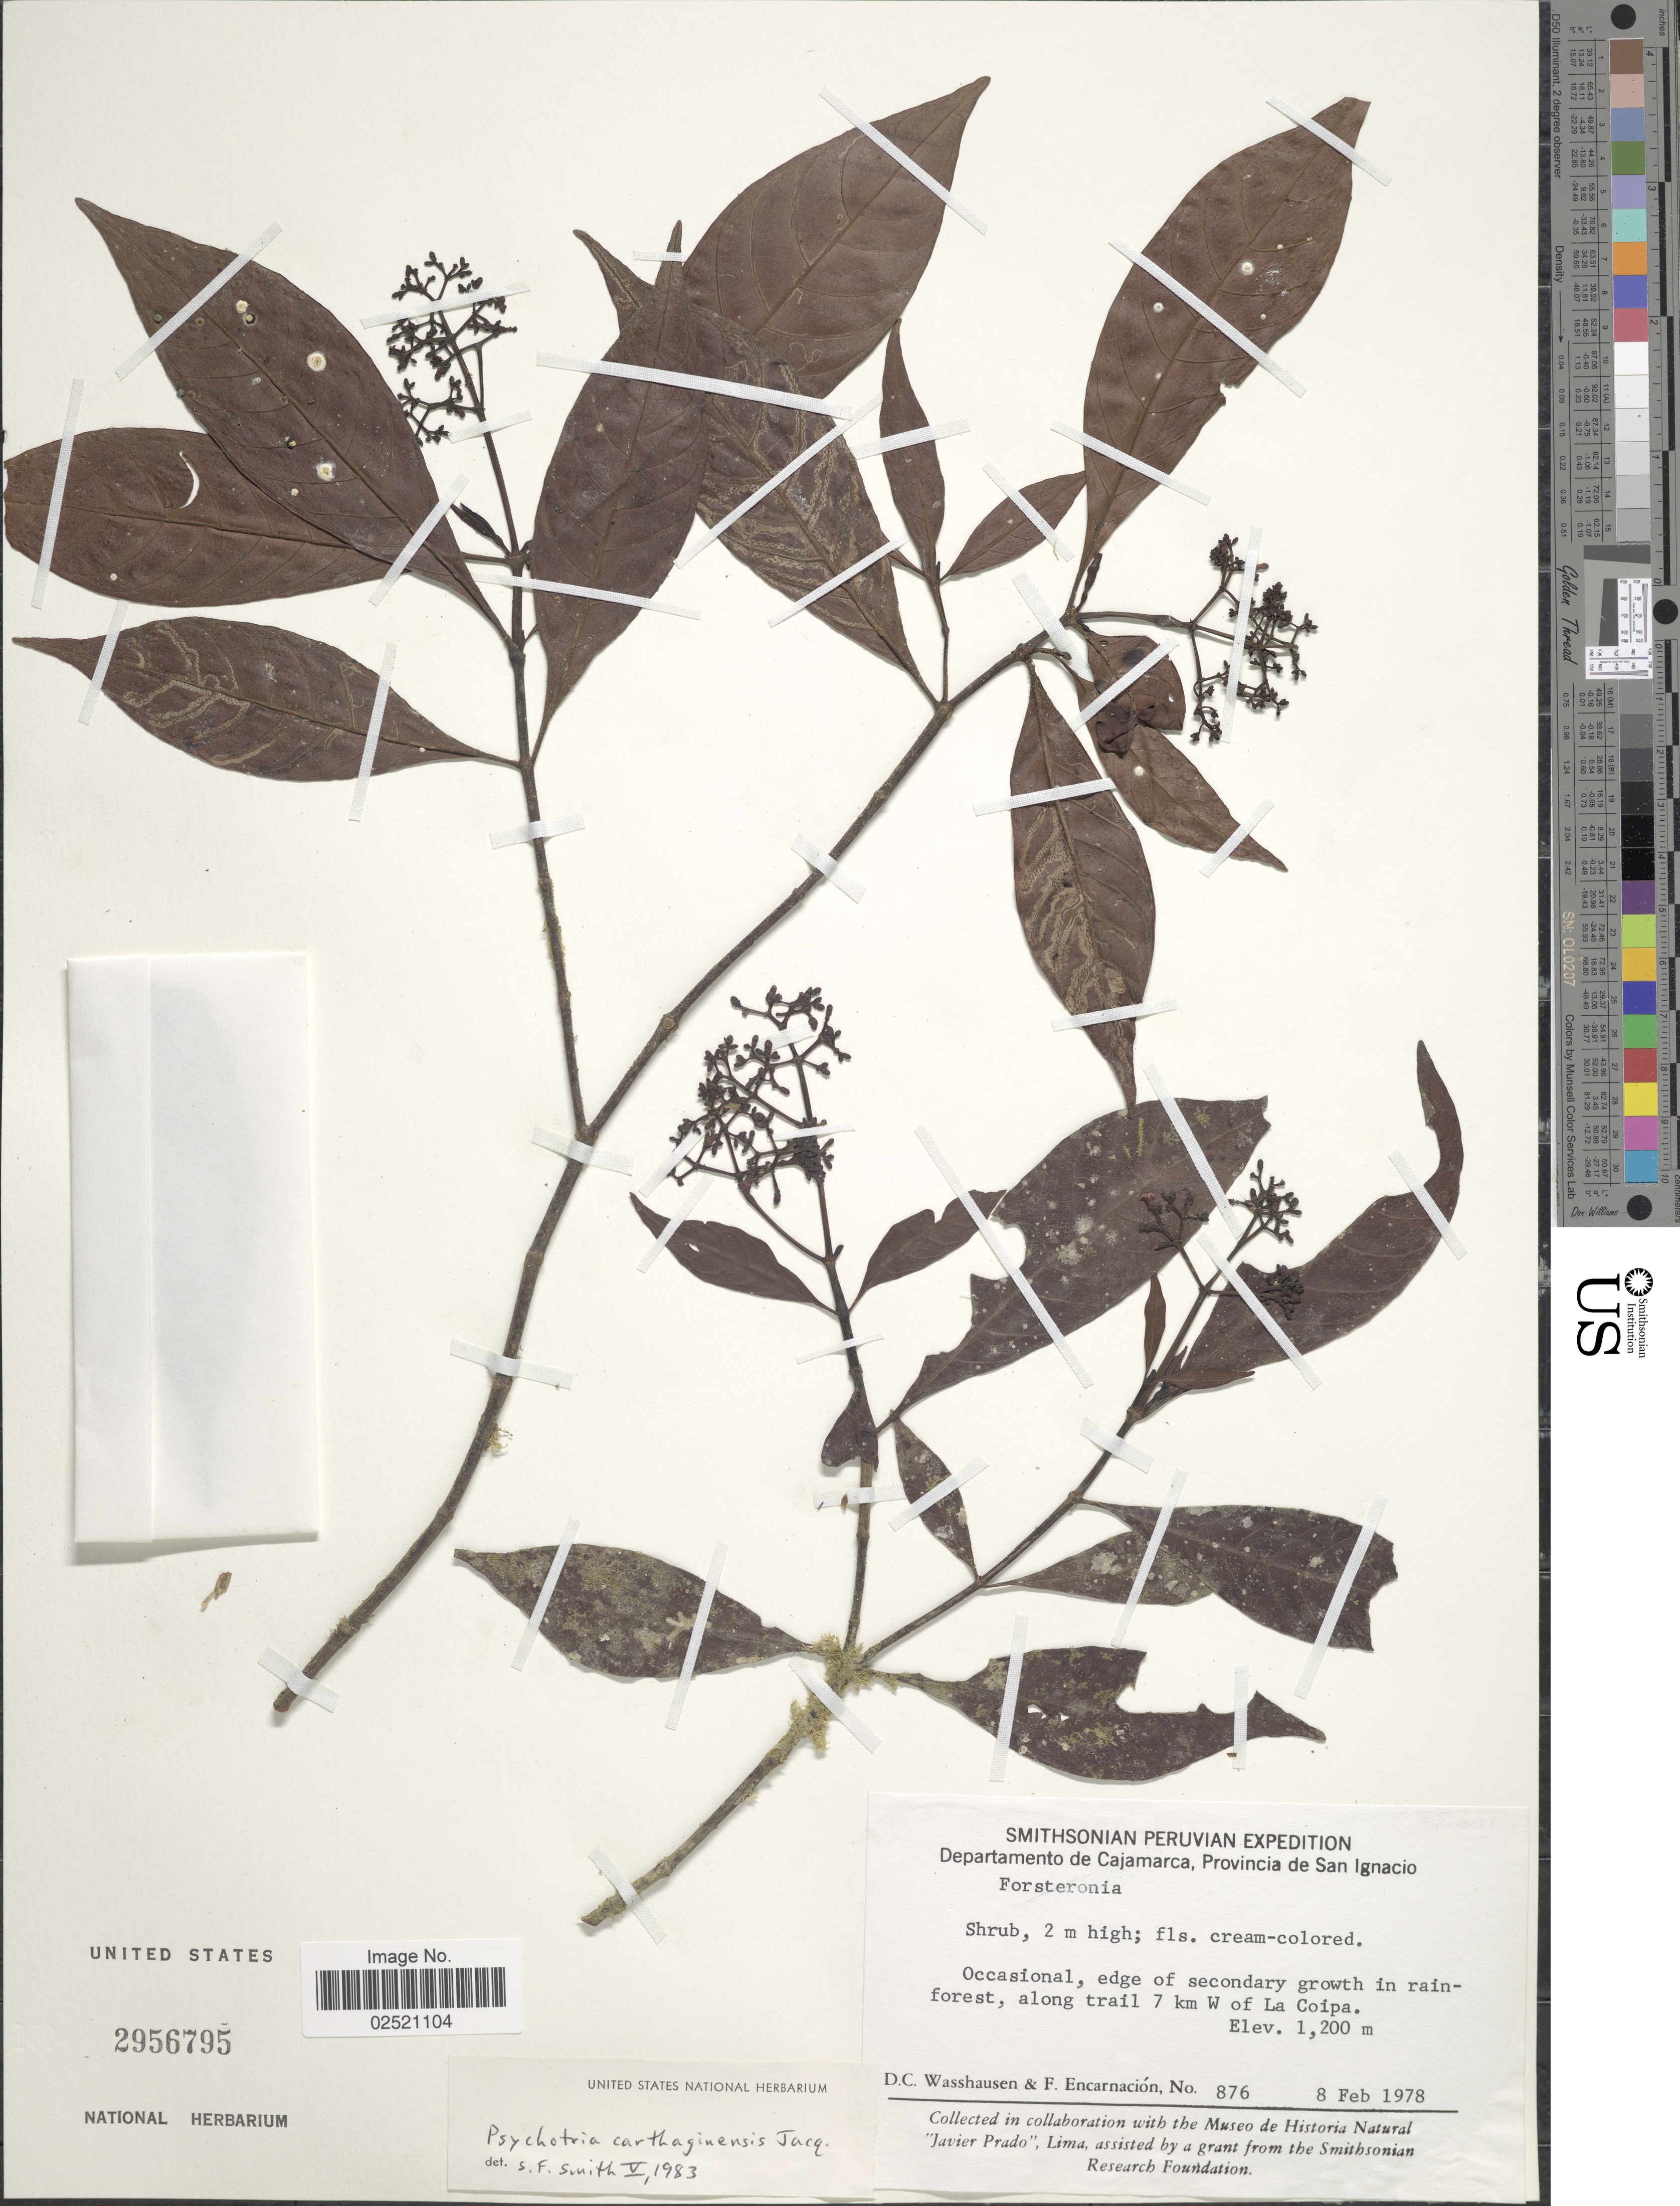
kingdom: Plantae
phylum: Tracheophyta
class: Magnoliopsida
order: Gentianales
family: Rubiaceae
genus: Psychotria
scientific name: Psychotria carthagenensis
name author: Jacq.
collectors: D. C. Wasshausen & F. Encarnación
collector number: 876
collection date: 1978-02-08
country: Peru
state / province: Cajamarca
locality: Provincia de San Ignacio, edge of secondary growth in rainforest, along trail 7 km W of La Coipa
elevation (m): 1200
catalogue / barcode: US 2956795